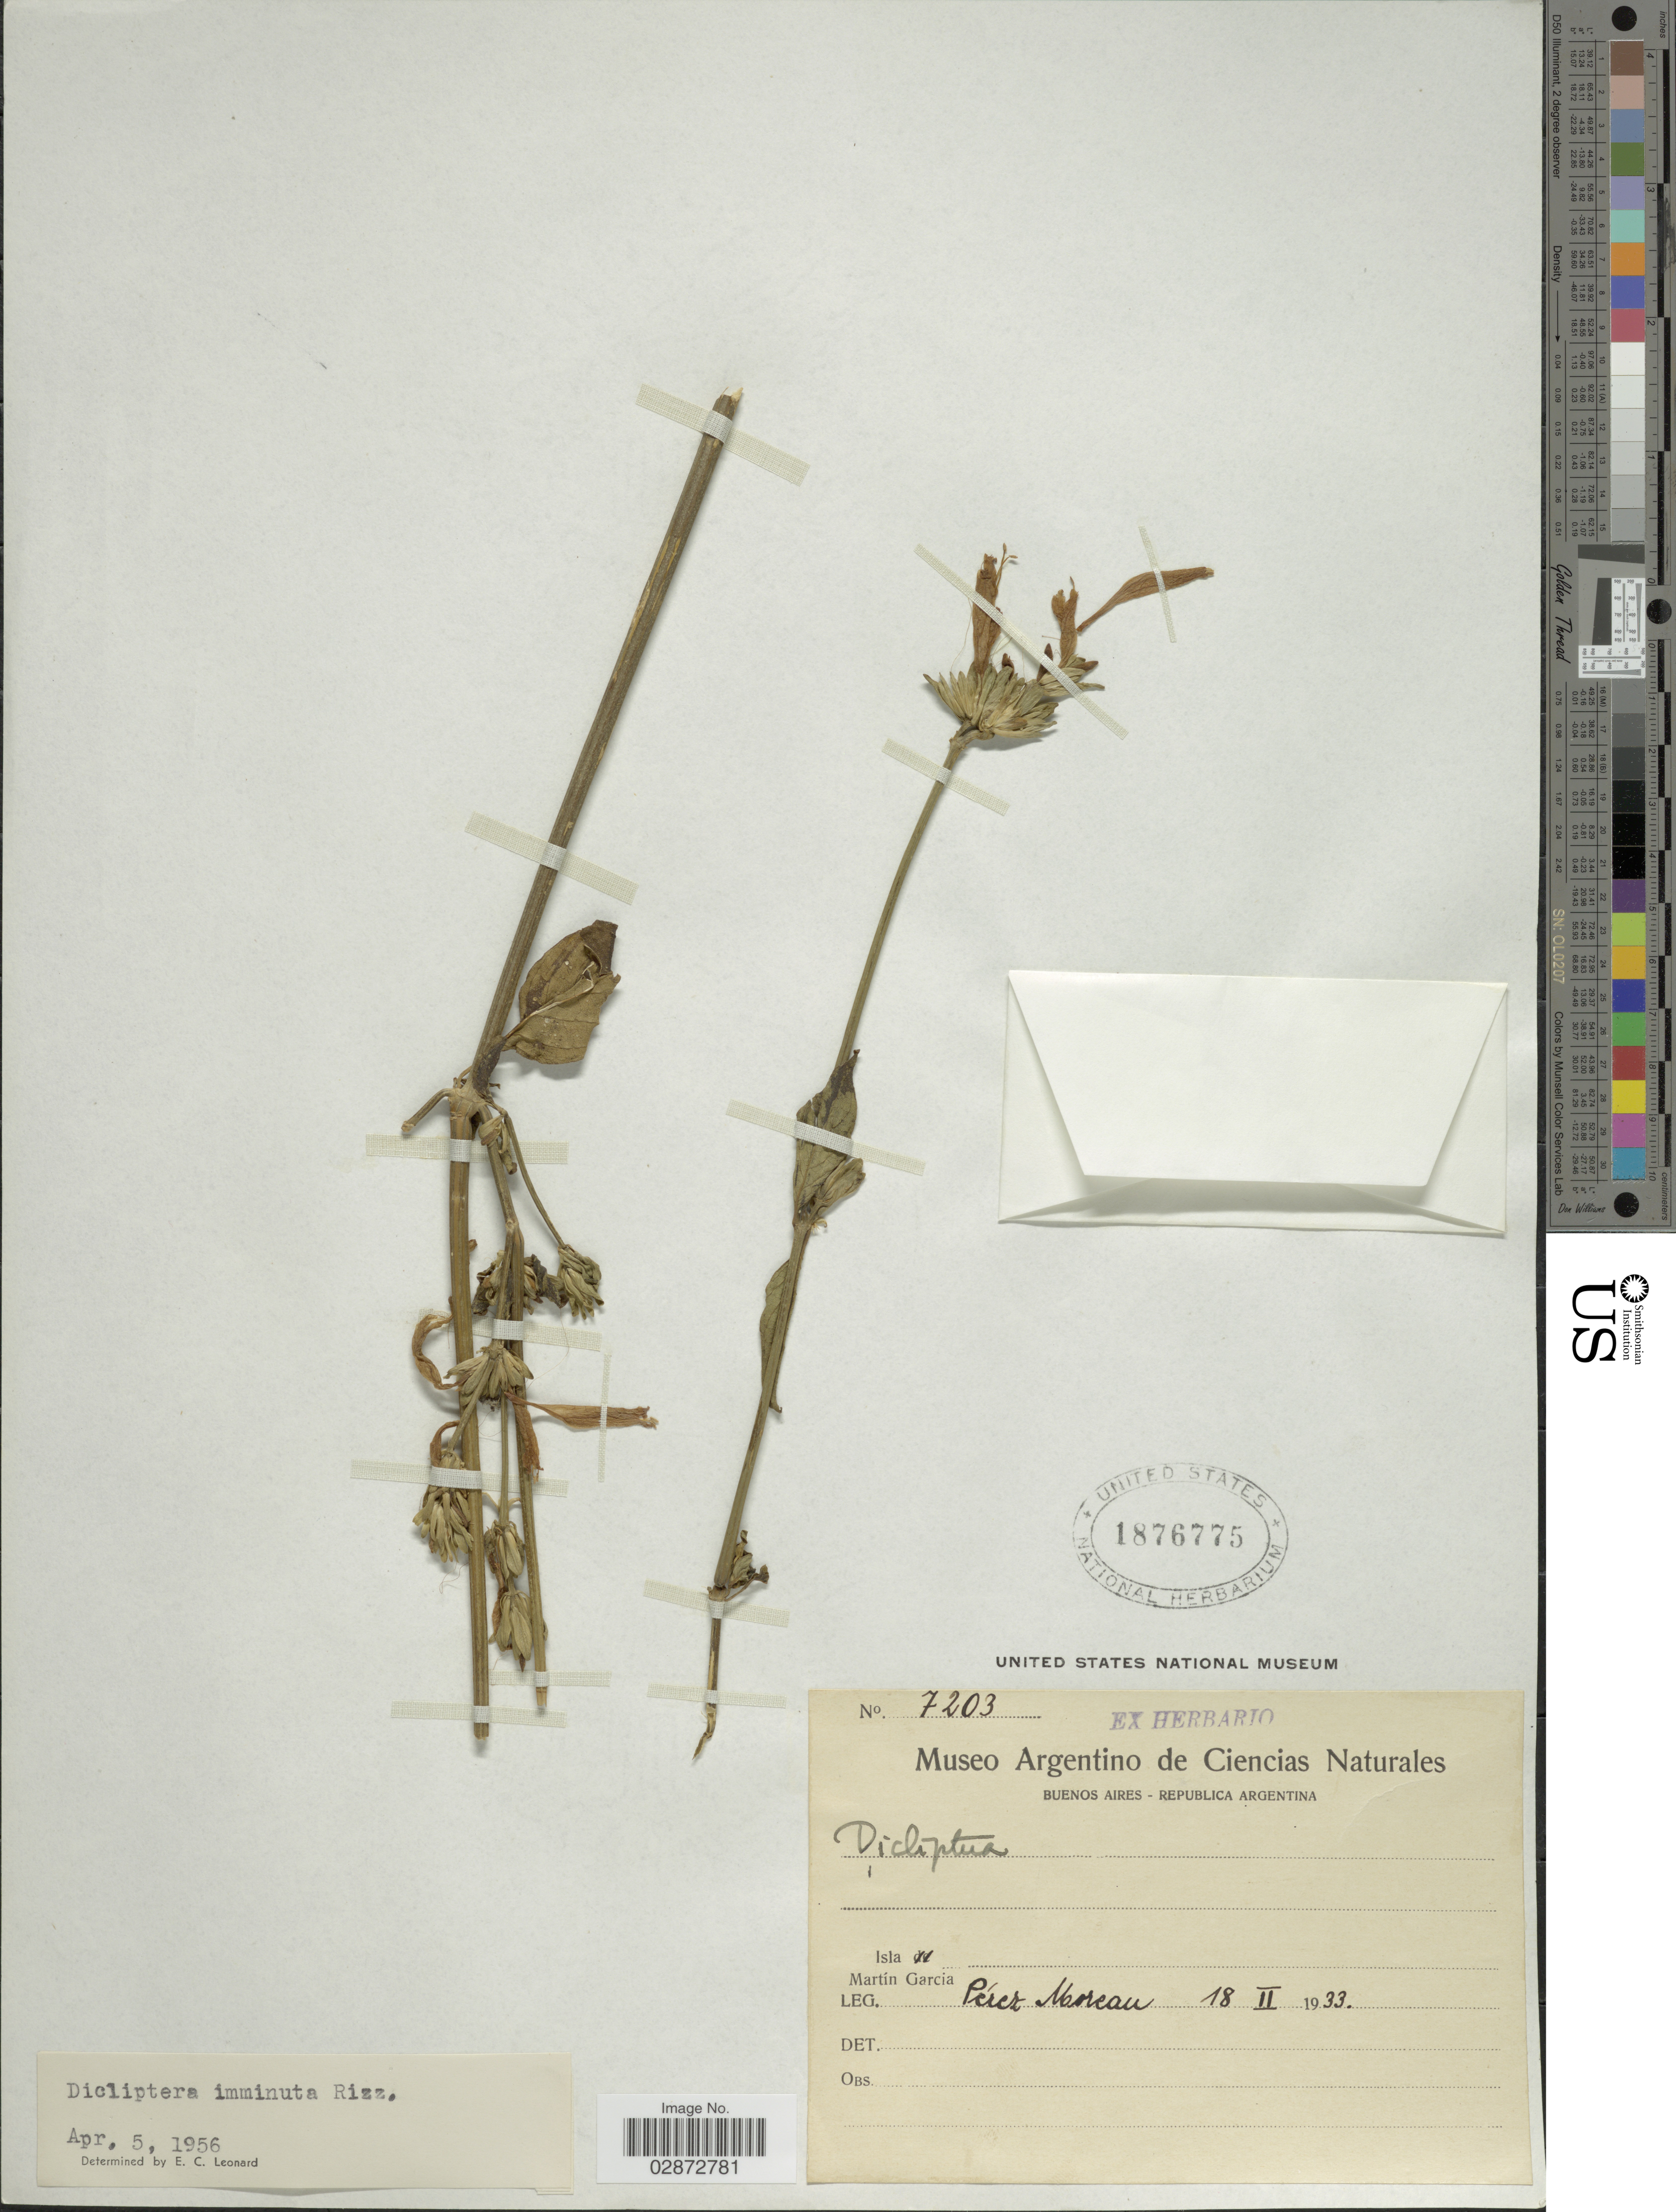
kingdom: Plantae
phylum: Tracheophyta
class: Magnoliopsida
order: Lamiales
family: Acanthaceae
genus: Dicliptera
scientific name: Dicliptera sp.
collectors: P. Moreau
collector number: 7203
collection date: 1933-02-18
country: Argentina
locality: Isla Martín Garcia.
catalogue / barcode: US 1876775